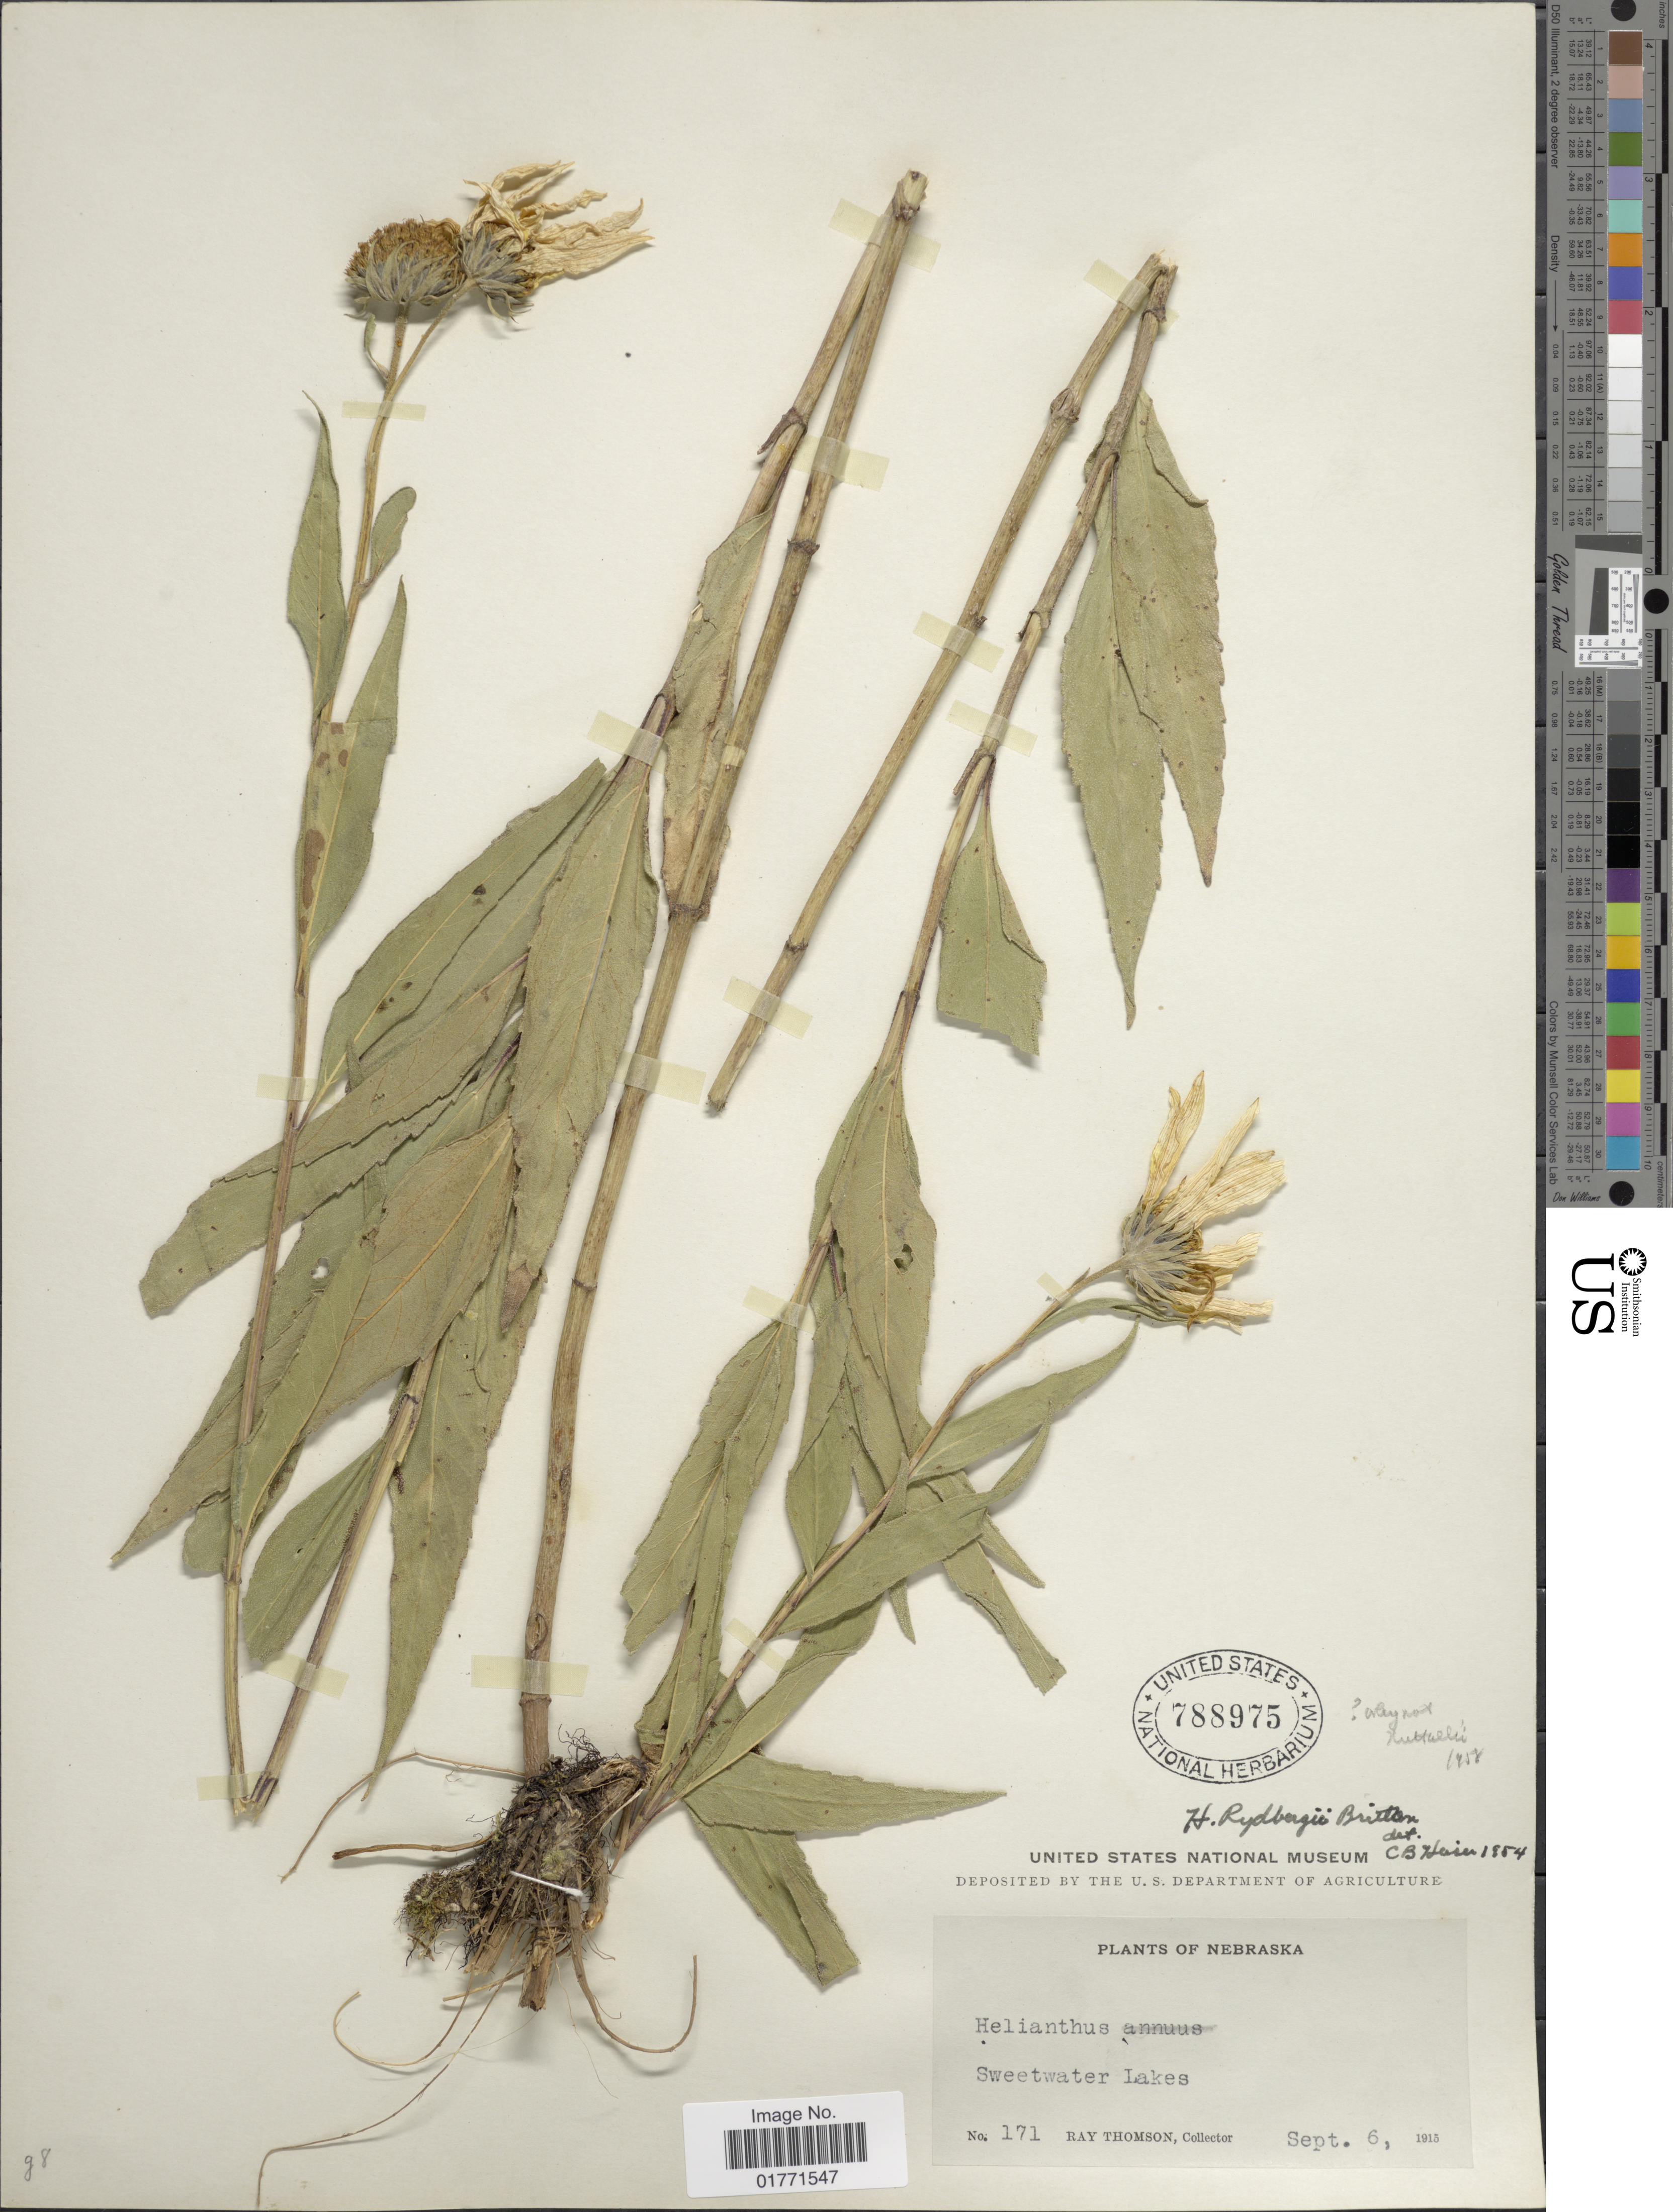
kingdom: Plantae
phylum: Tracheophyta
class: Magnoliopsida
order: Asterales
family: Asteraceae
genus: Helianthus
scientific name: Helianthus rydbergi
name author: Britton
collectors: R. Thomson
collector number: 171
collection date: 1915-09-06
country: United States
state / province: Nebraska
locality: Sweetwater Lakes.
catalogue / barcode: US 788975